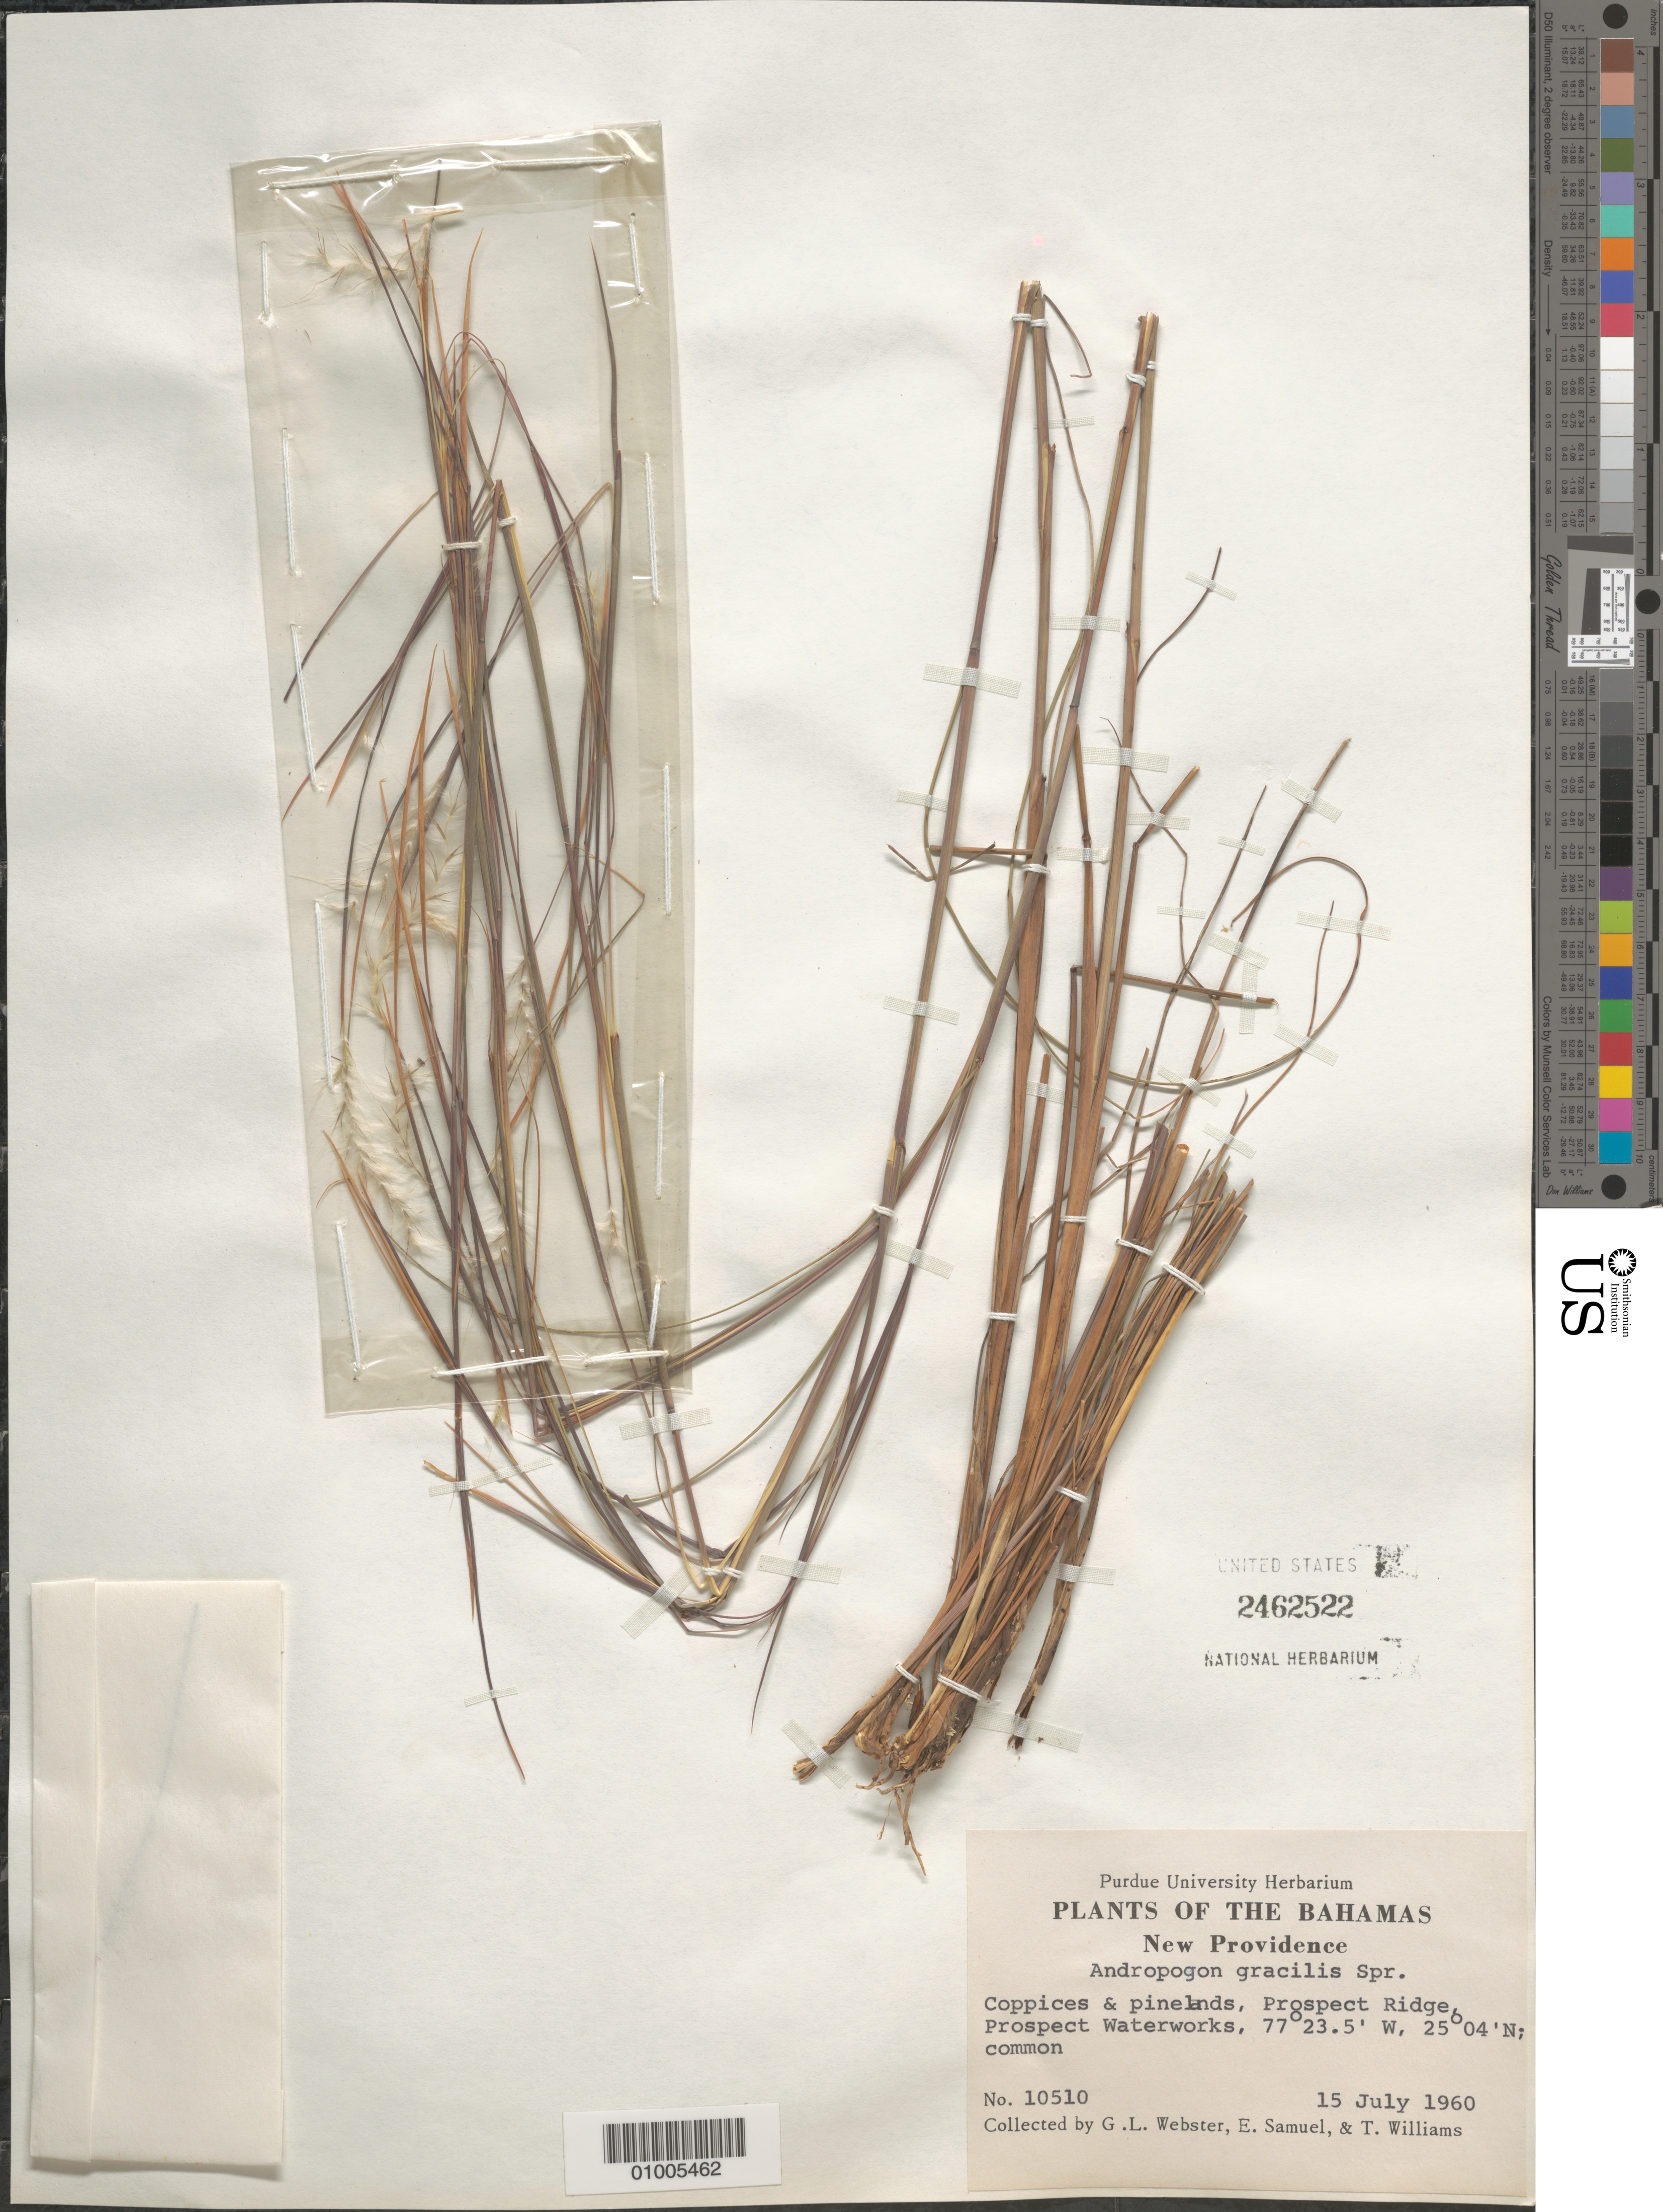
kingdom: Plantae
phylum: Tracheophyta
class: Liliopsida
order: Poales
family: Poaceae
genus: Andropogon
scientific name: Andropogon gracilis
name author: Spreng.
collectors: G. L. Webster, E. Samuel & T. Williams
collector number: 10510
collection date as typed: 15 Jul 1960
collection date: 1960-07-15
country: Bahamas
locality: New Providence. Coppices and pinelands, Prospect Ridge. Prospect Waterworks.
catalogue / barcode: US 2462522